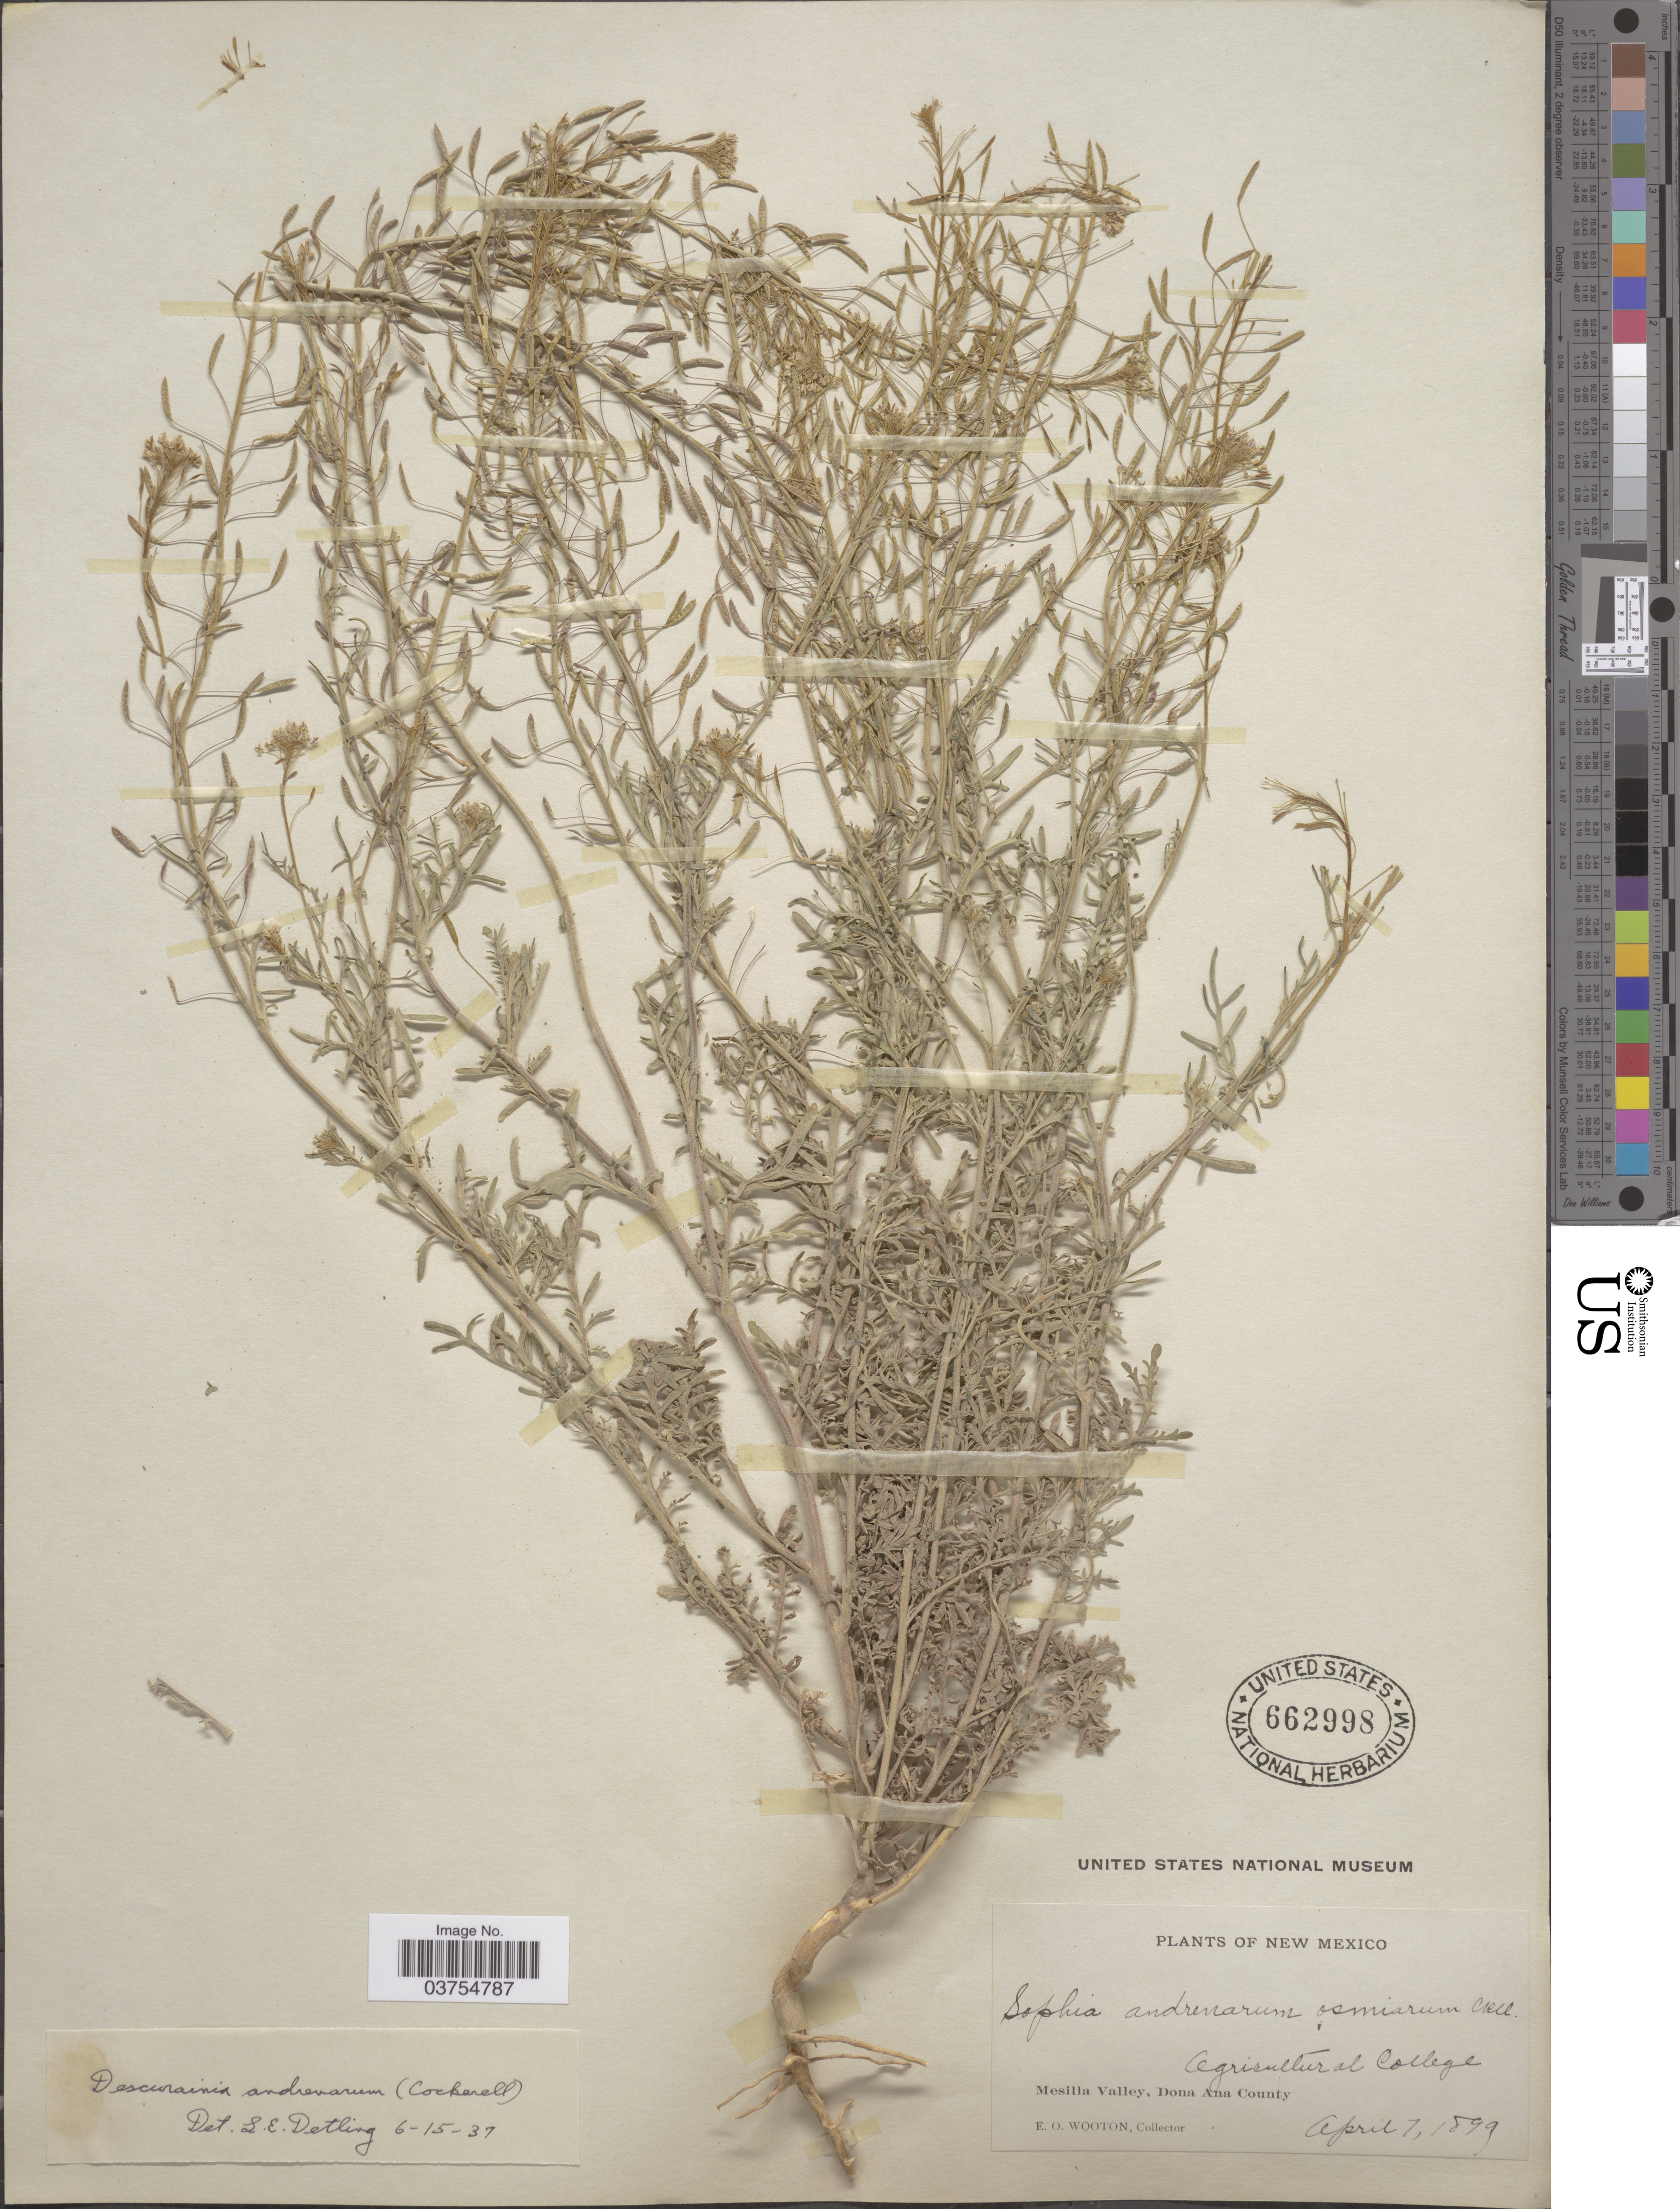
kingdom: Plantae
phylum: Tracheophyta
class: Magnoliopsida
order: Brassicales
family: Brassicaceae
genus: Descurainia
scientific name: Descurainia pinnata subsp. halictorum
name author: (Cockerell) Detling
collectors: E. O. Wooton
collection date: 1899-04-07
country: United States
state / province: New Mexico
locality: Agricultural College. Mesilla Valley, Dona Ana County.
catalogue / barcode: US 662998